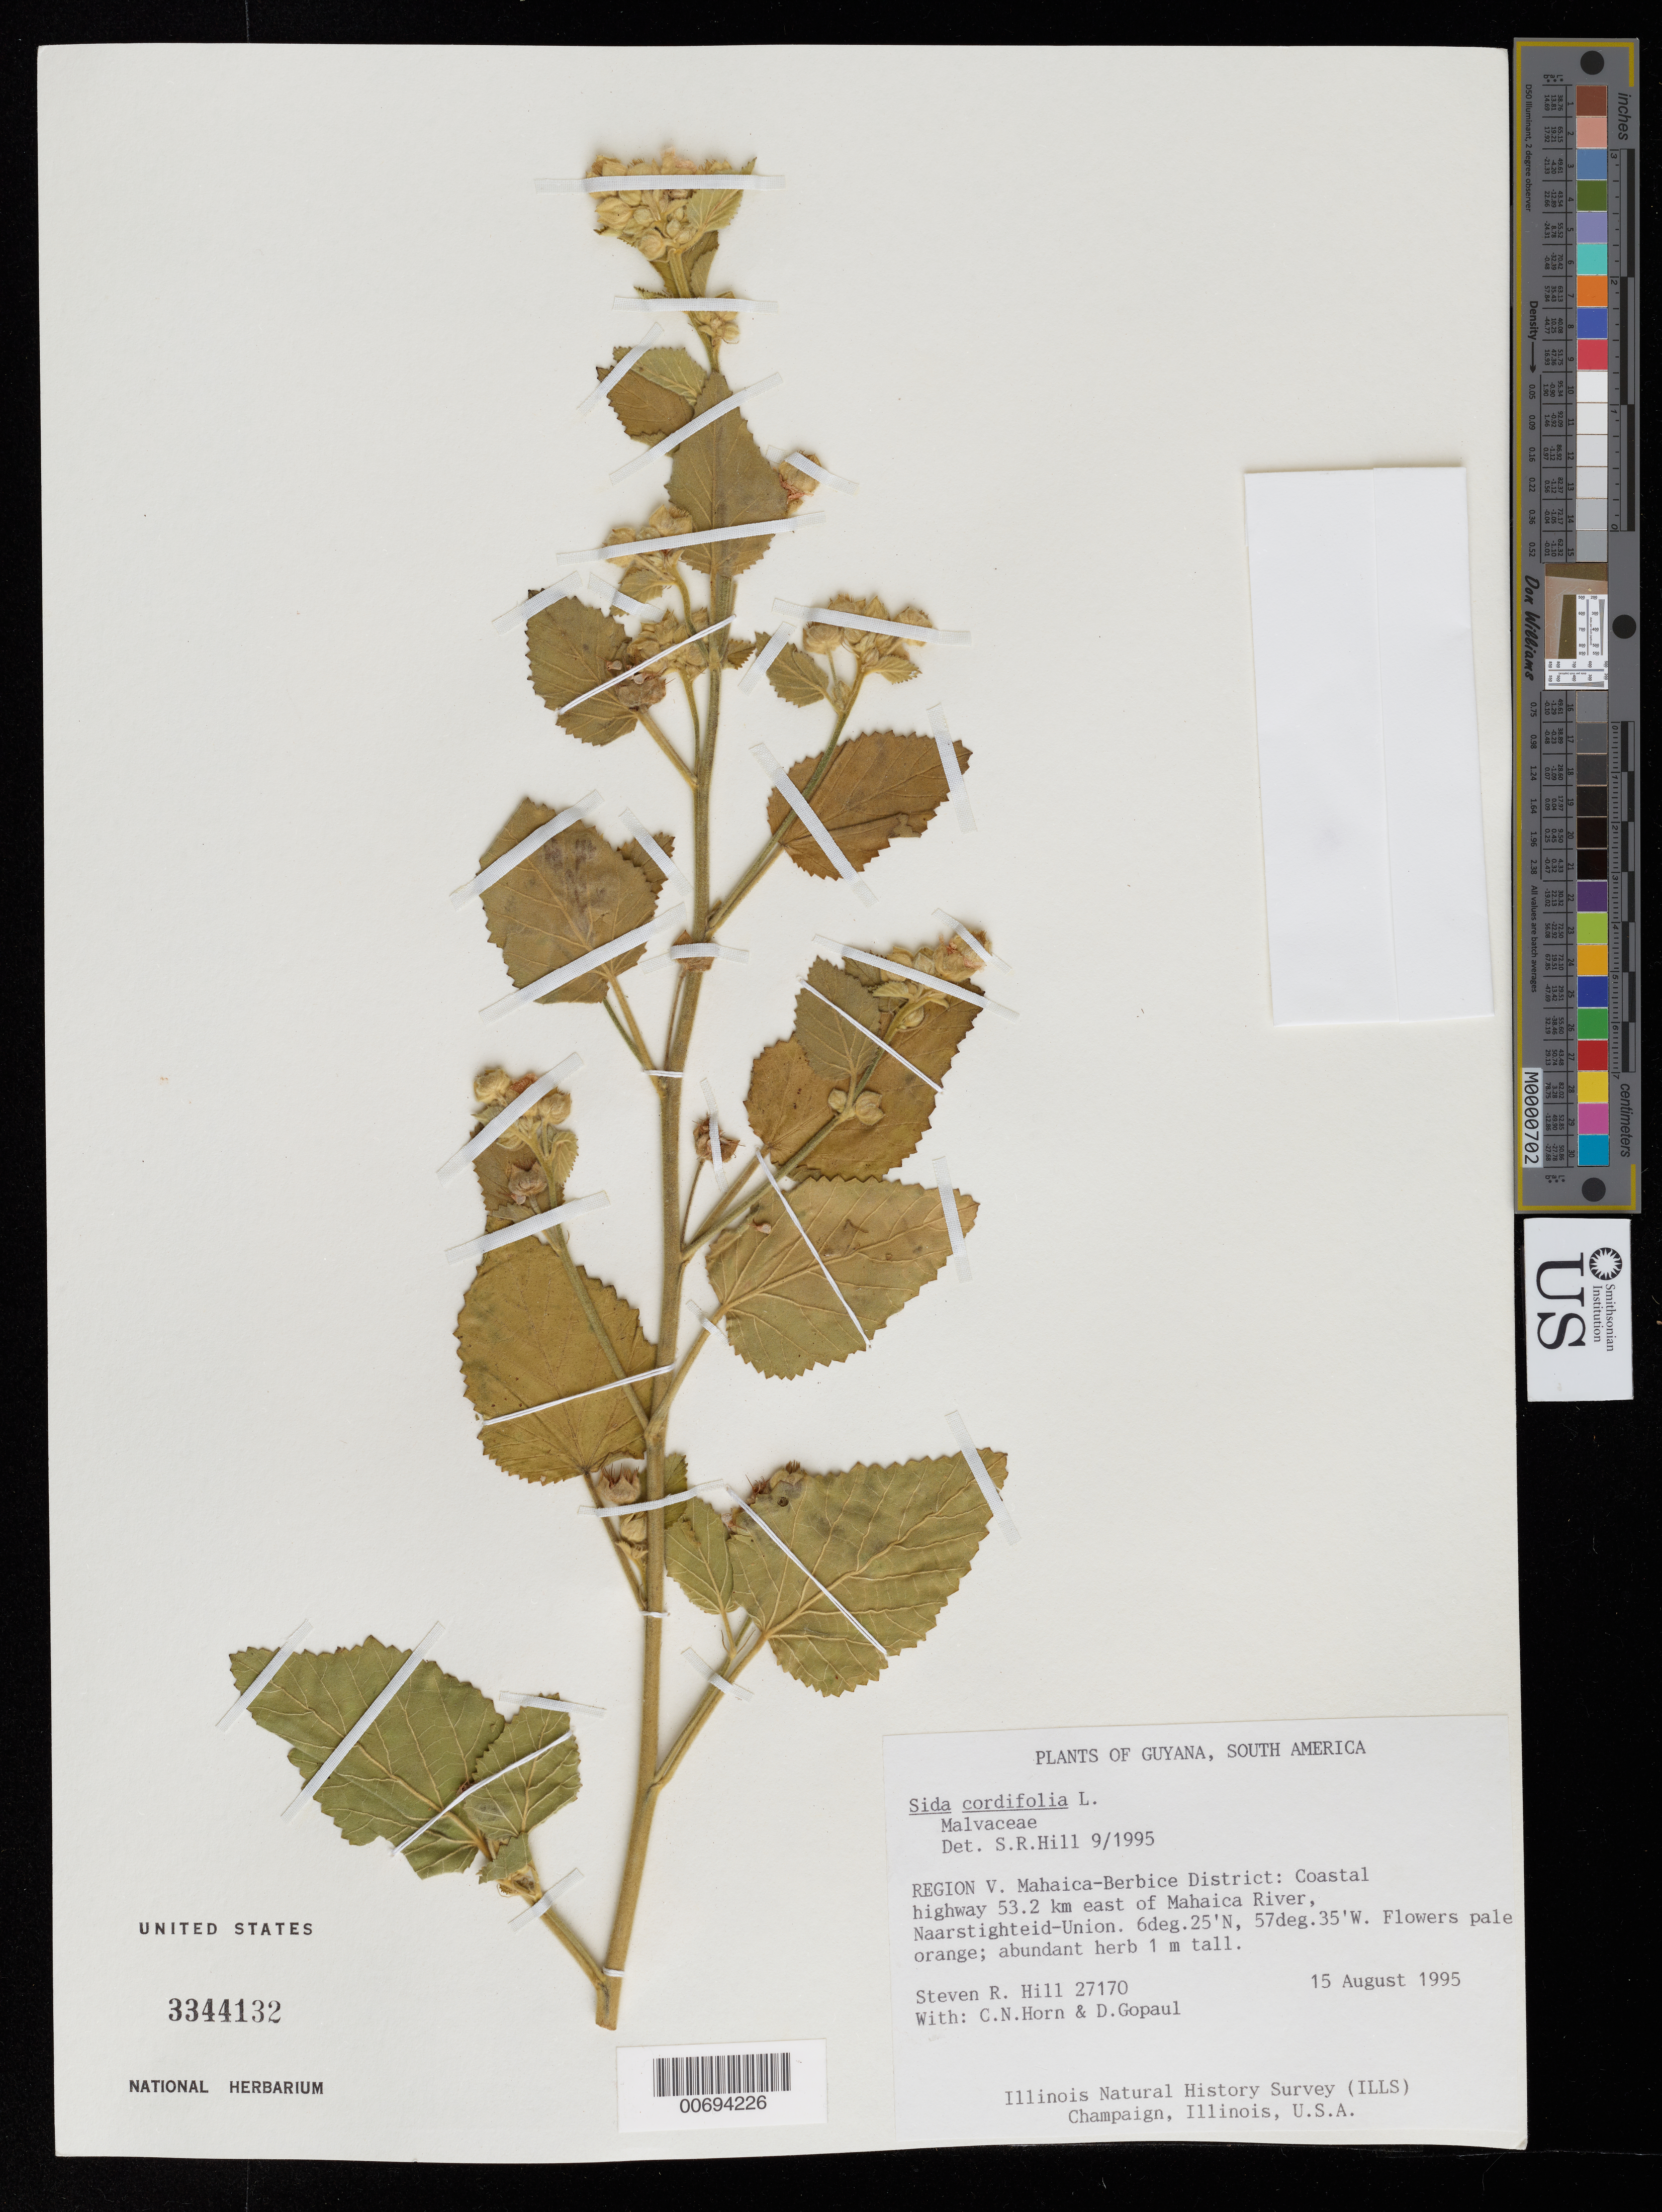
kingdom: Plantae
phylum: Tracheophyta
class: Magnoliopsida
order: Malvales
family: Malvaceae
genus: Sida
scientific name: Sida cordifolia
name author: L.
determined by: Hill, Steven R.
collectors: S. R. Hill, C. N. Horn & D. Gopaul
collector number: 27170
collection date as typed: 15-Aug-95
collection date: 1995-08-15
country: Guyana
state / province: Mahaica-Berbice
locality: Mahaica R., 53.2 km E of on coastal hwy., Naarstighteid-Union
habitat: Coastal highway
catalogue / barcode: US 3344132